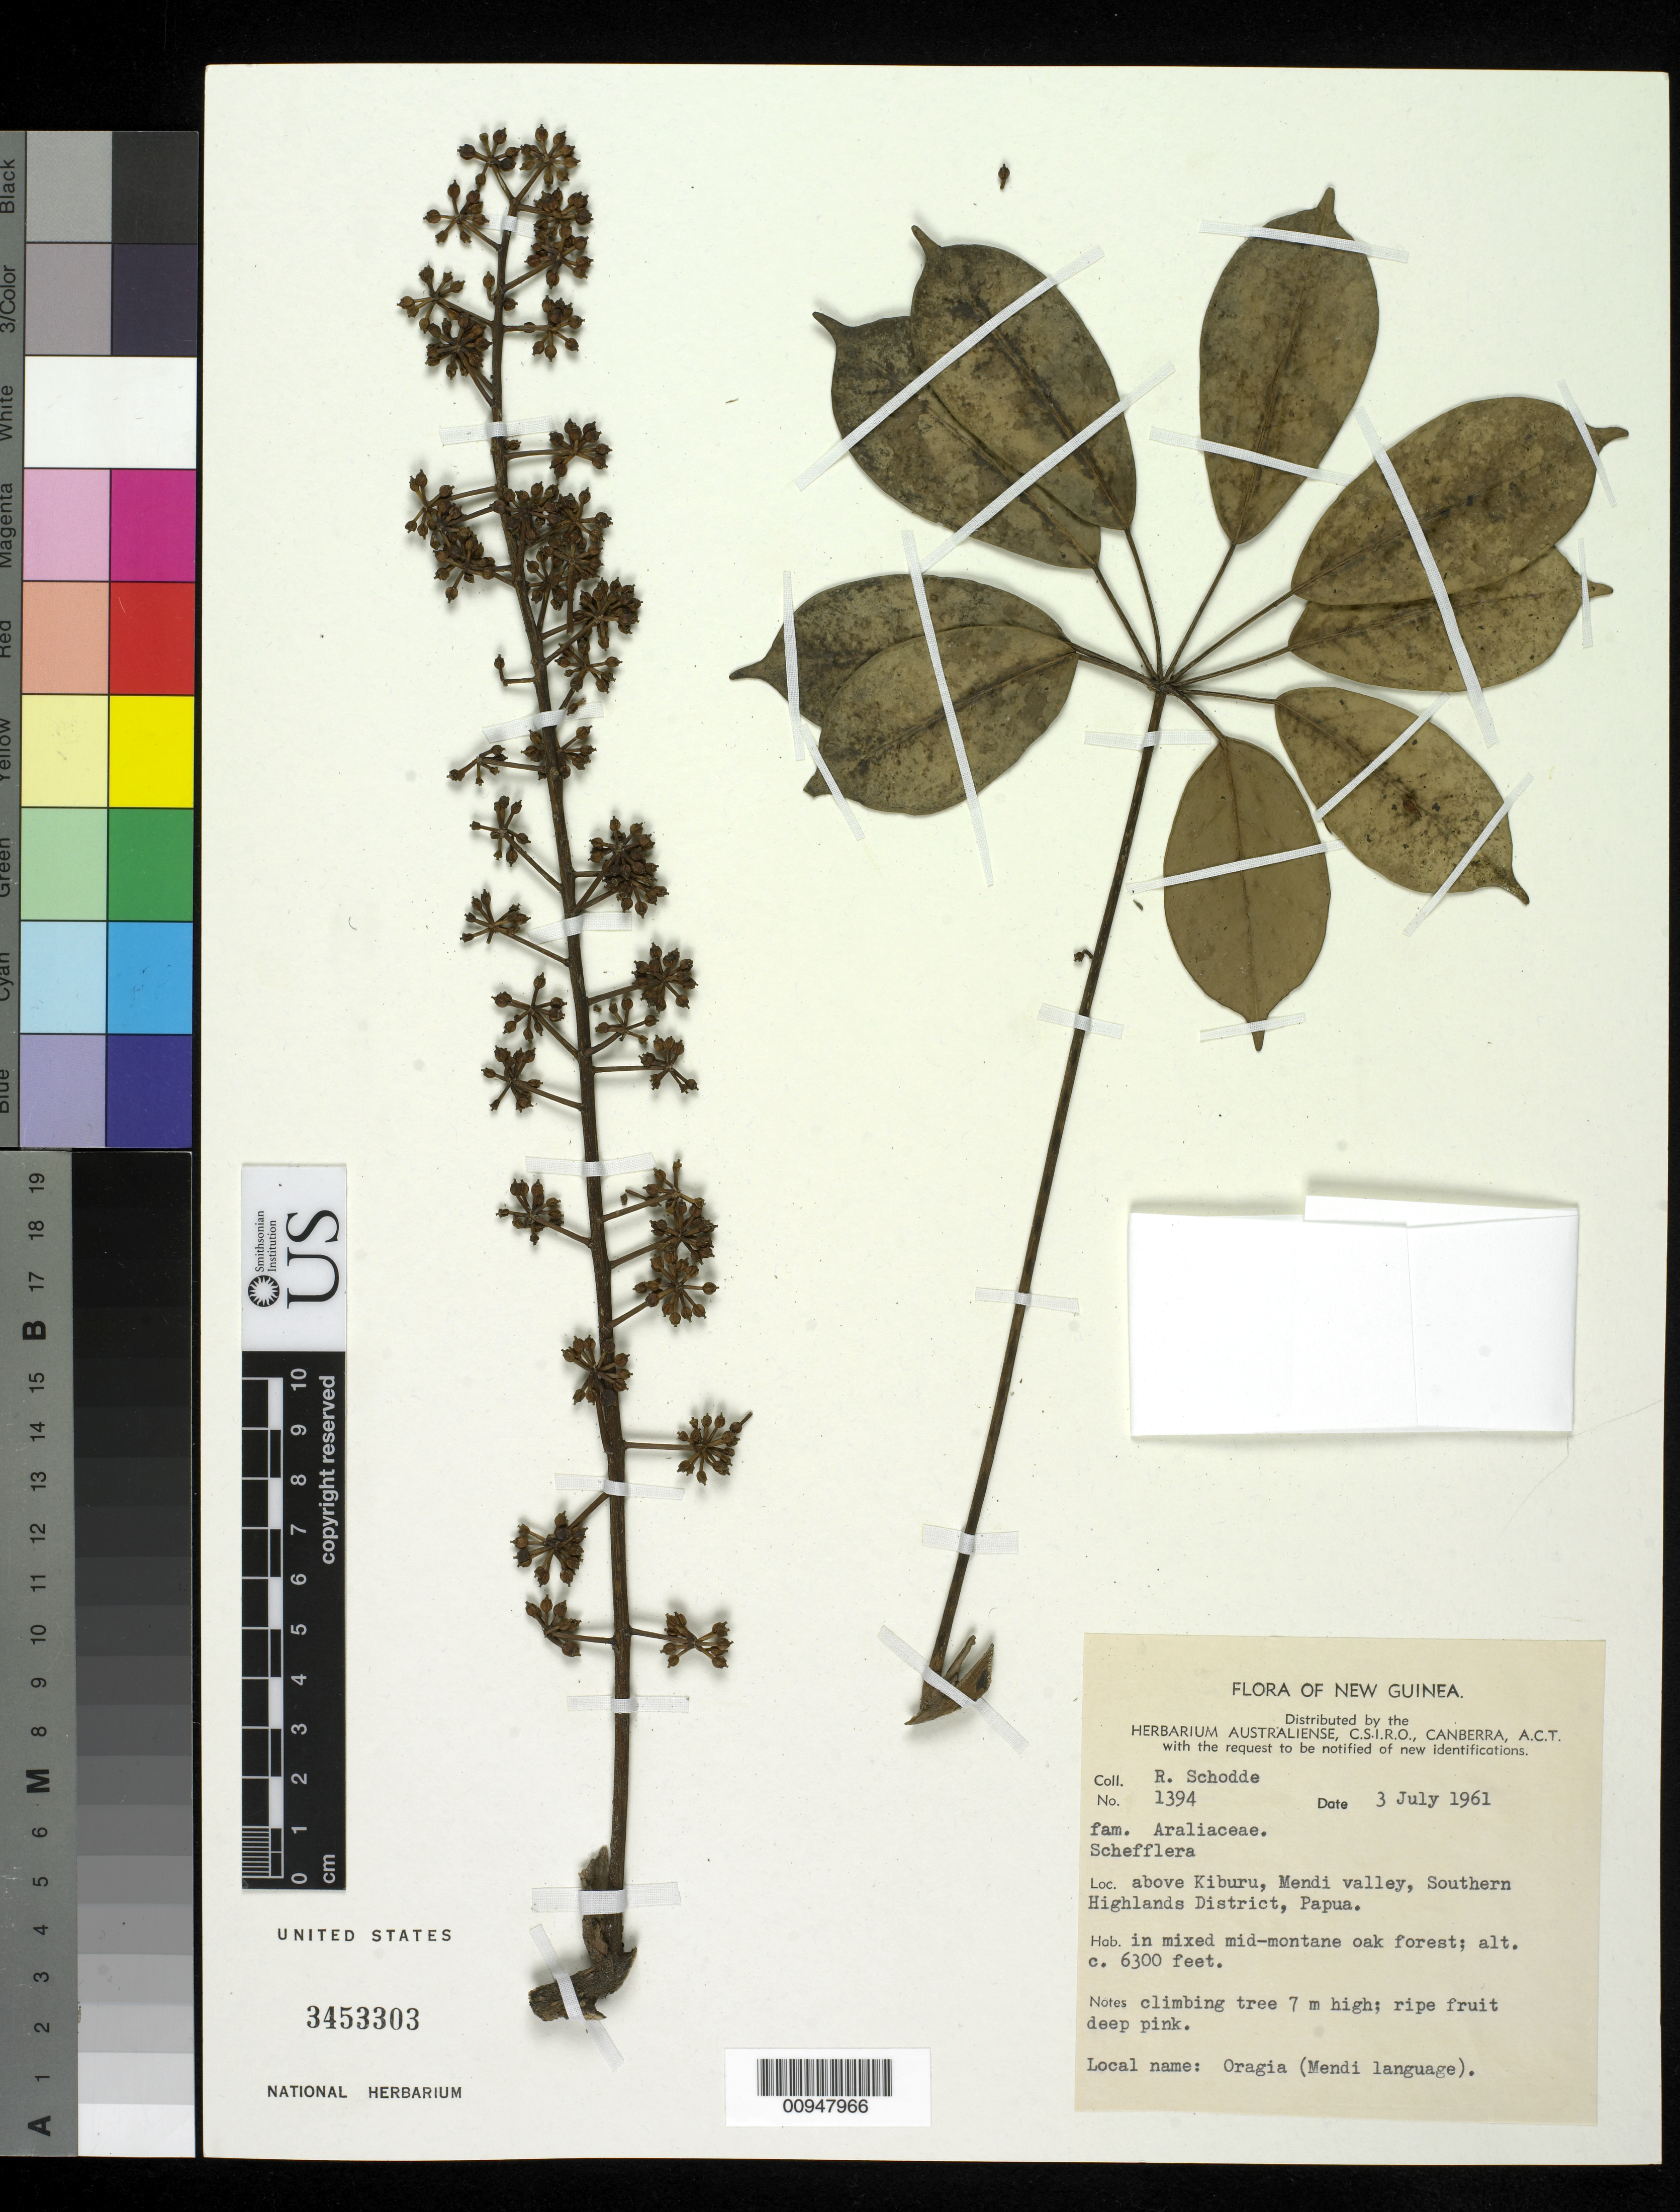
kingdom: Plantae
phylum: Tracheophyta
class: Magnoliopsida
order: Apiales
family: Araliaceae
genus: Heptapleurum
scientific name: Heptapleurum forbesii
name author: (Ridl.) Lowery & G. M. Plunkett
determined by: Wagner, W. L., (BOT), Smithsonian Institution - National Museum of Natural History (UNITED STATES)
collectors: R. Schodde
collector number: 1394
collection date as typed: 03 Jul 1961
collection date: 1961-07-03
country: Papua New Guinea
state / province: Southern Highlands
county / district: Mendi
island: New Guinea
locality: above Kiburu,Mendi District,Papua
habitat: In mixed montane oak forest.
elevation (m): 1920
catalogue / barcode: US 3453303